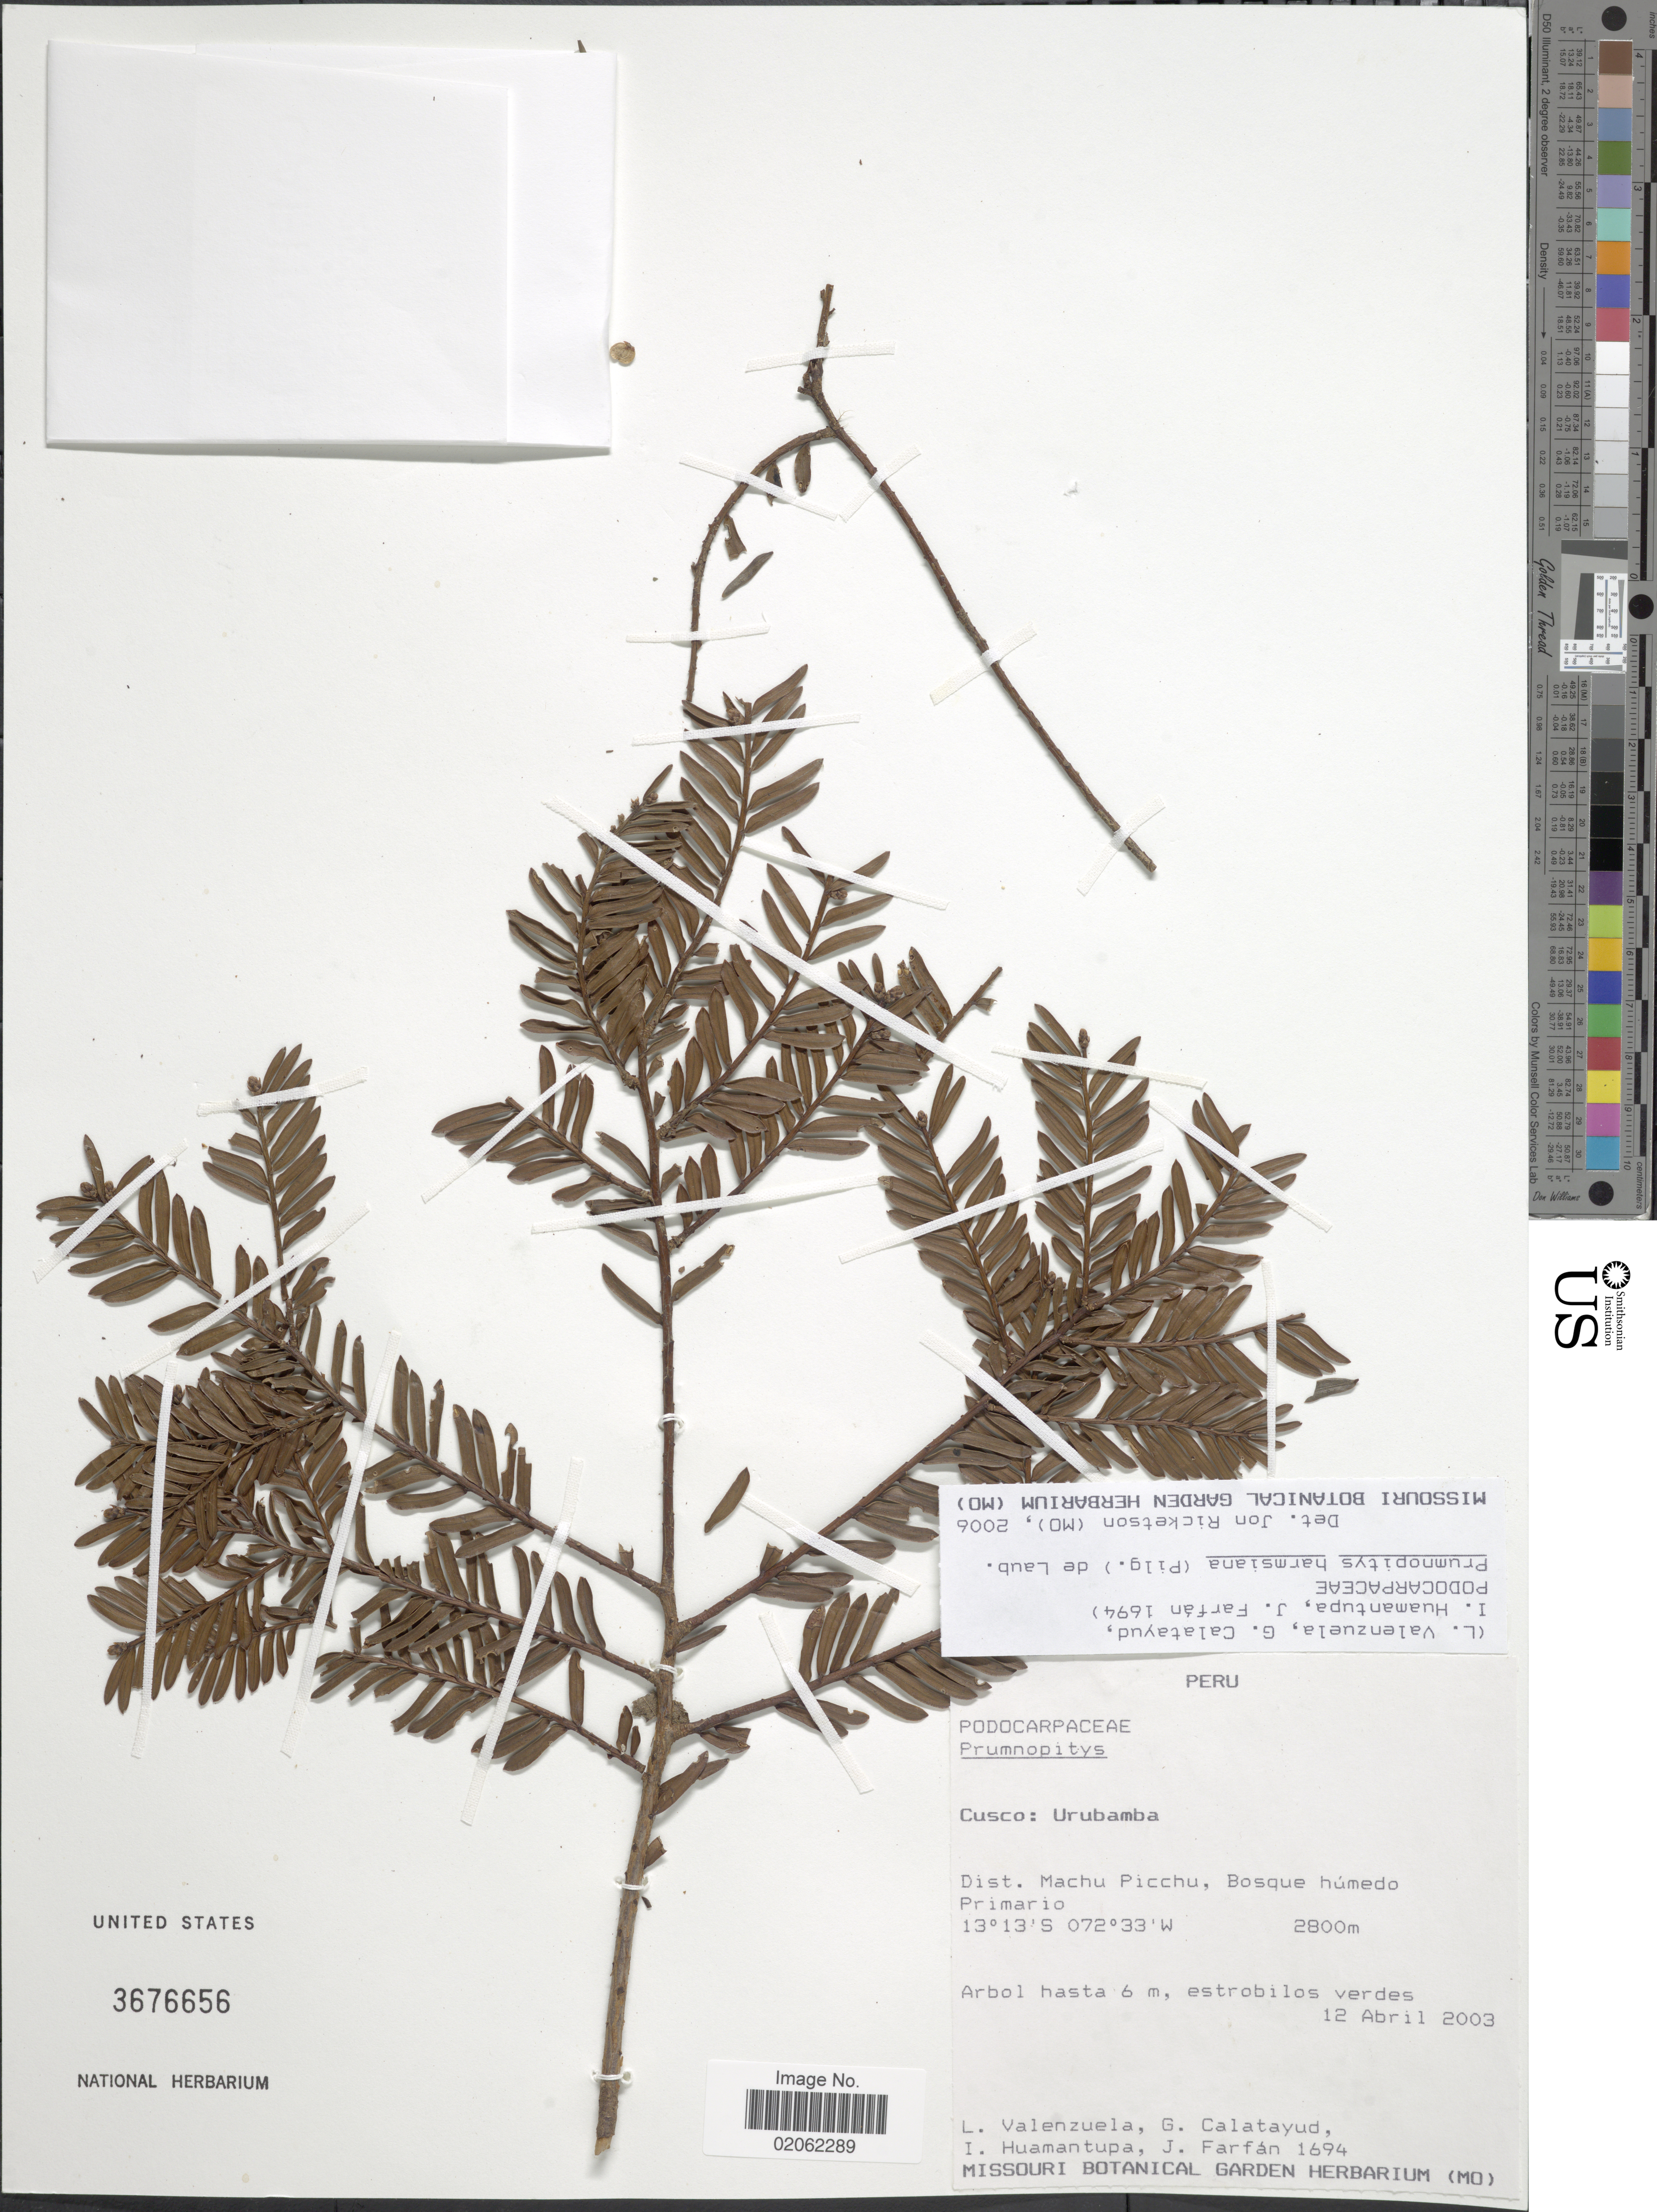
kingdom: Plantae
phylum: Tracheophyta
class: Pinopsida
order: Pinales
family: Podocarpaceae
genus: Prumnopitys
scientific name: Prumnopitys harmsiana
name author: (Pilg.) de Laub.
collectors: L. Valenzuela, G. Calatayud, I. Huamantupa & J. Farfán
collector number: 1694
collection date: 2003-04-12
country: Peru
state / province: Cusco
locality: Dist. Machu Picchu, Bosque húmedo, Primario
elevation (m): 2800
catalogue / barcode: US 3676656